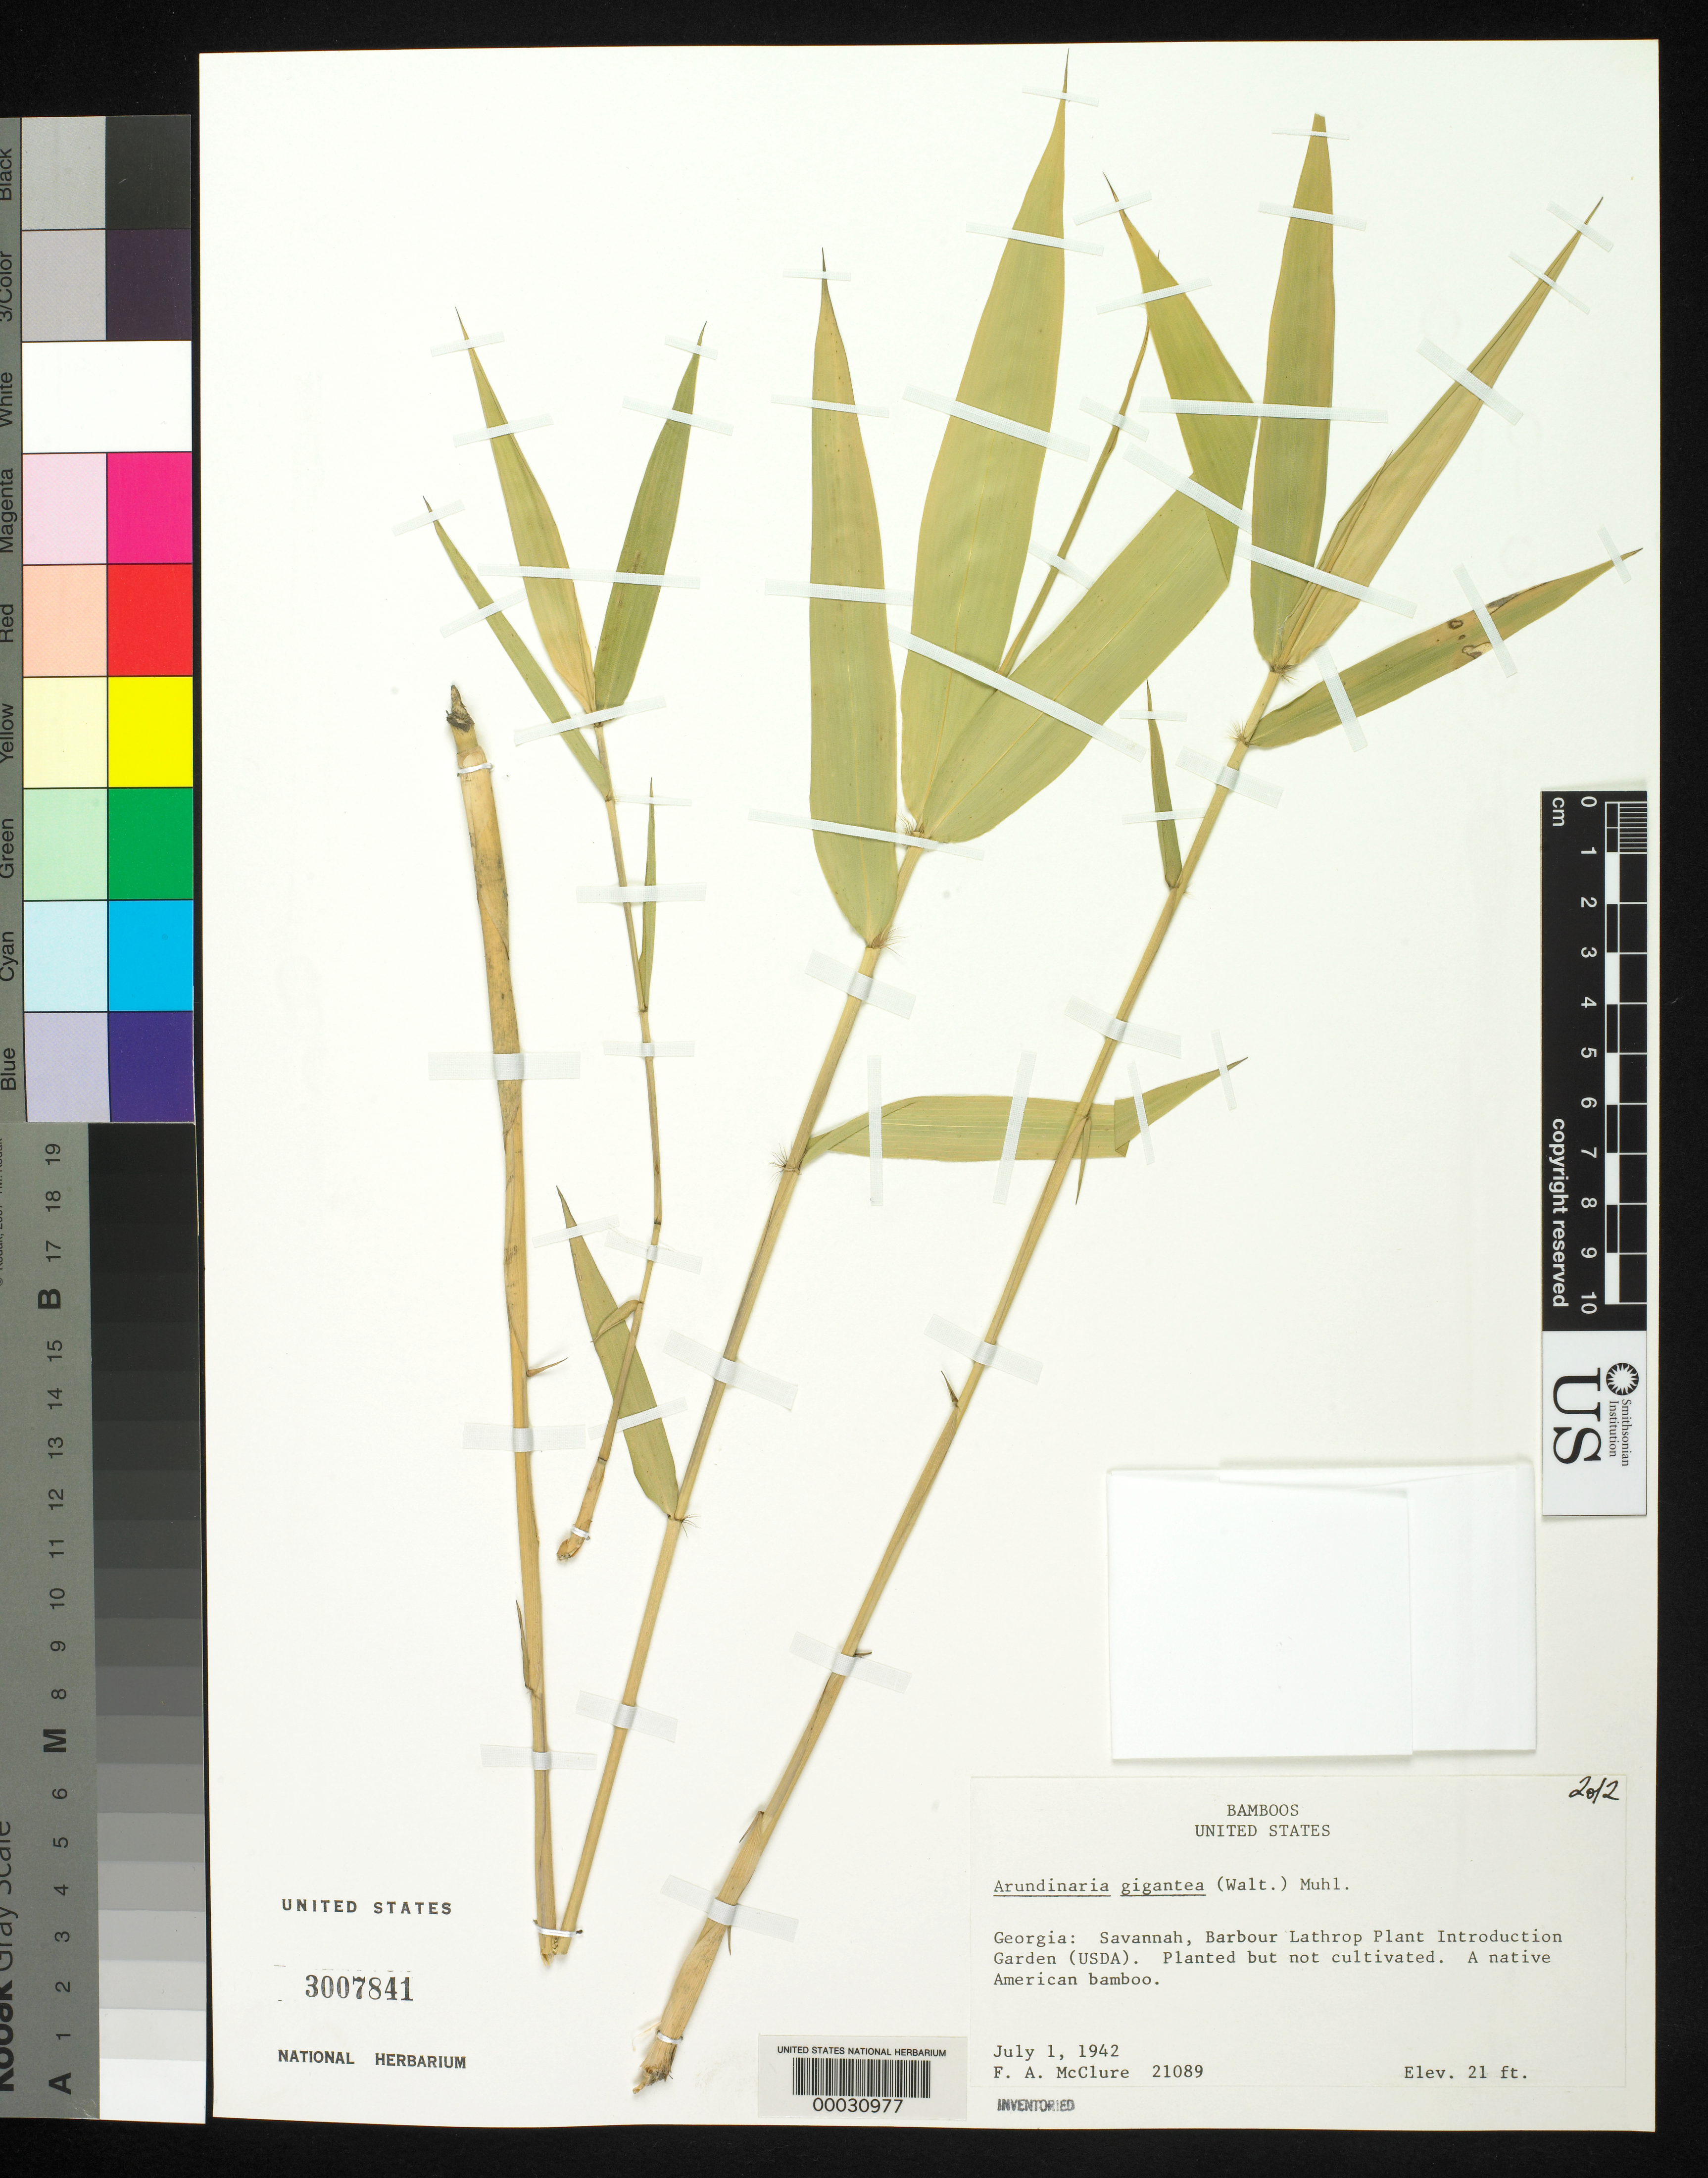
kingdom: Plantae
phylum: Tracheophyta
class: Liliopsida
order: Poales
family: Poaceae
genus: Arundinaria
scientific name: Arundinaria gigantea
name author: (Walter) Muhl.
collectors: F. A. McClure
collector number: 21089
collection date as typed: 01 Jul 1942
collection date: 1942-07-01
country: United States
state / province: Georgia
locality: Barbour lathrop plant introduction garden savannah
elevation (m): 6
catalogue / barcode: US 3007841